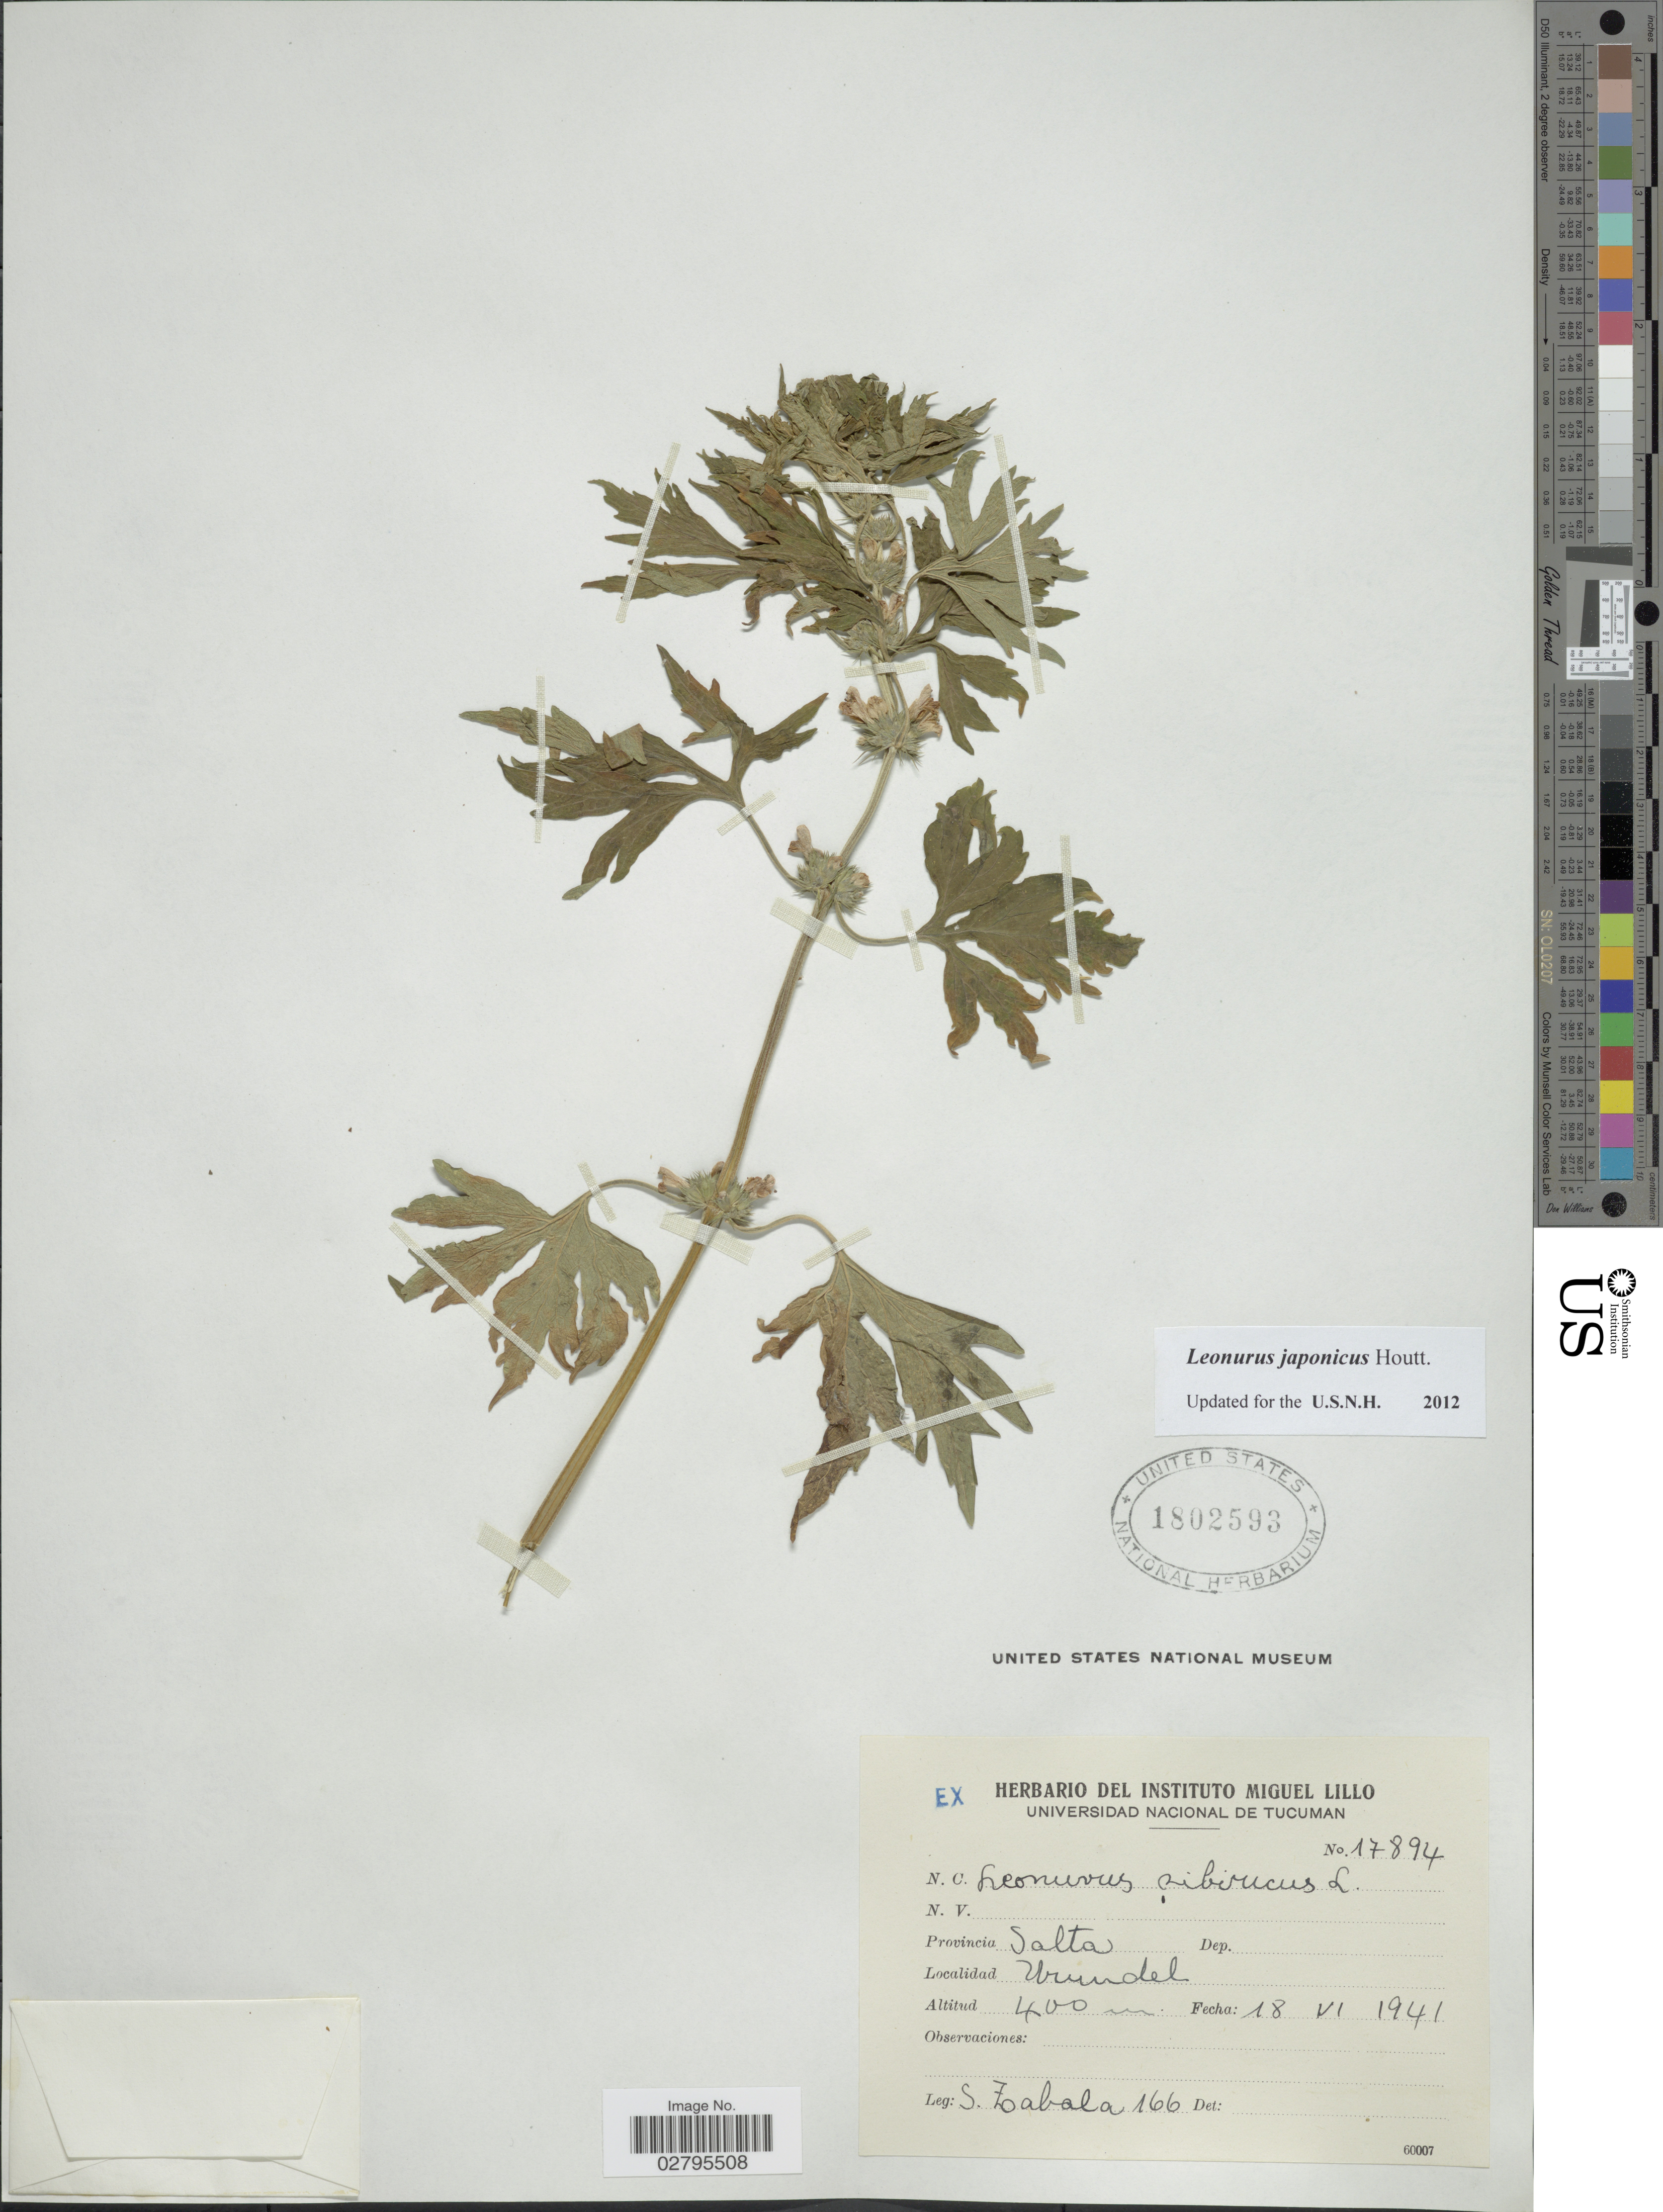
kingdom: Plantae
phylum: Tracheophyta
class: Magnoliopsida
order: Lamiales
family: Lamiaceae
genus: Leonurus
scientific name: Leonurus japonicus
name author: Houtt.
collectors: S. Zabala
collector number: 166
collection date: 1941-06-18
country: Argentina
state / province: Salta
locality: Urundel.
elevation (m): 400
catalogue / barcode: US 1802593